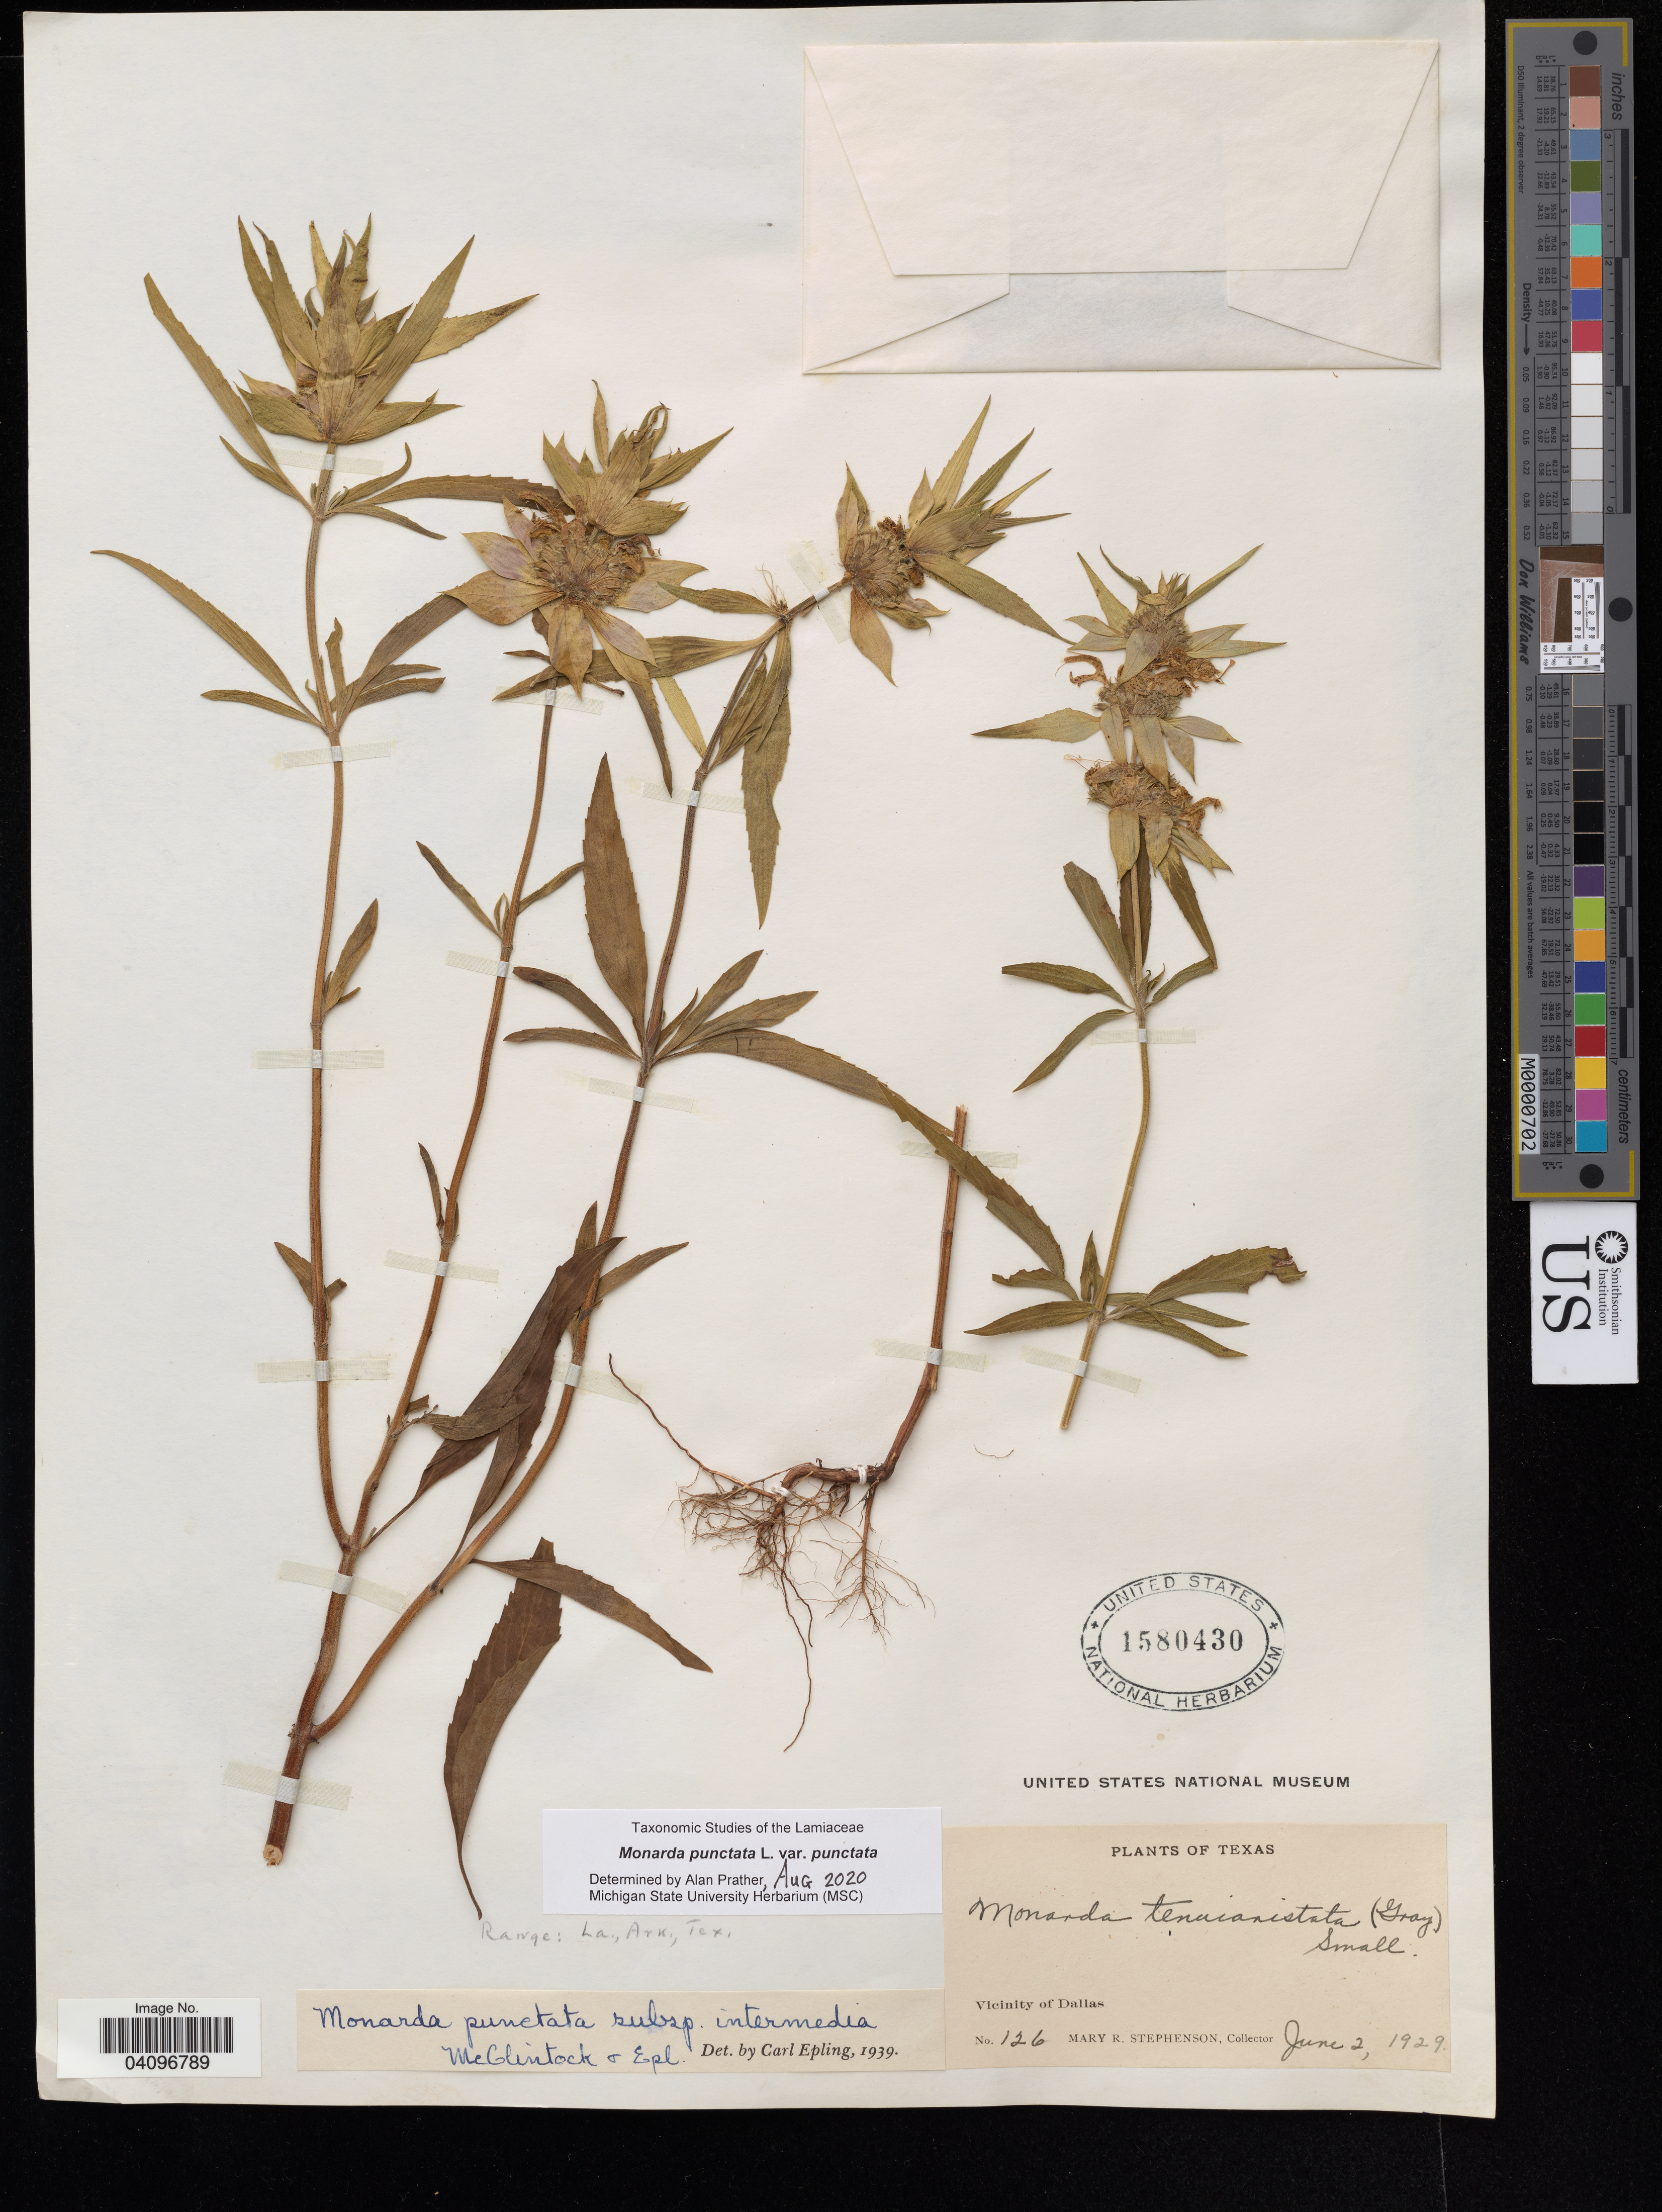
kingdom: Plantae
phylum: Tracheophyta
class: Magnoliopsida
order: Lamiales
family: Lamiaceae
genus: Monarda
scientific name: Monarda punctata var. punctata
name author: L.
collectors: M. R. Stephenson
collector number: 126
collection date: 1929-06-02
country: United States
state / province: Texas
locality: Vicinity of Dallas.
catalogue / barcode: US 1580430